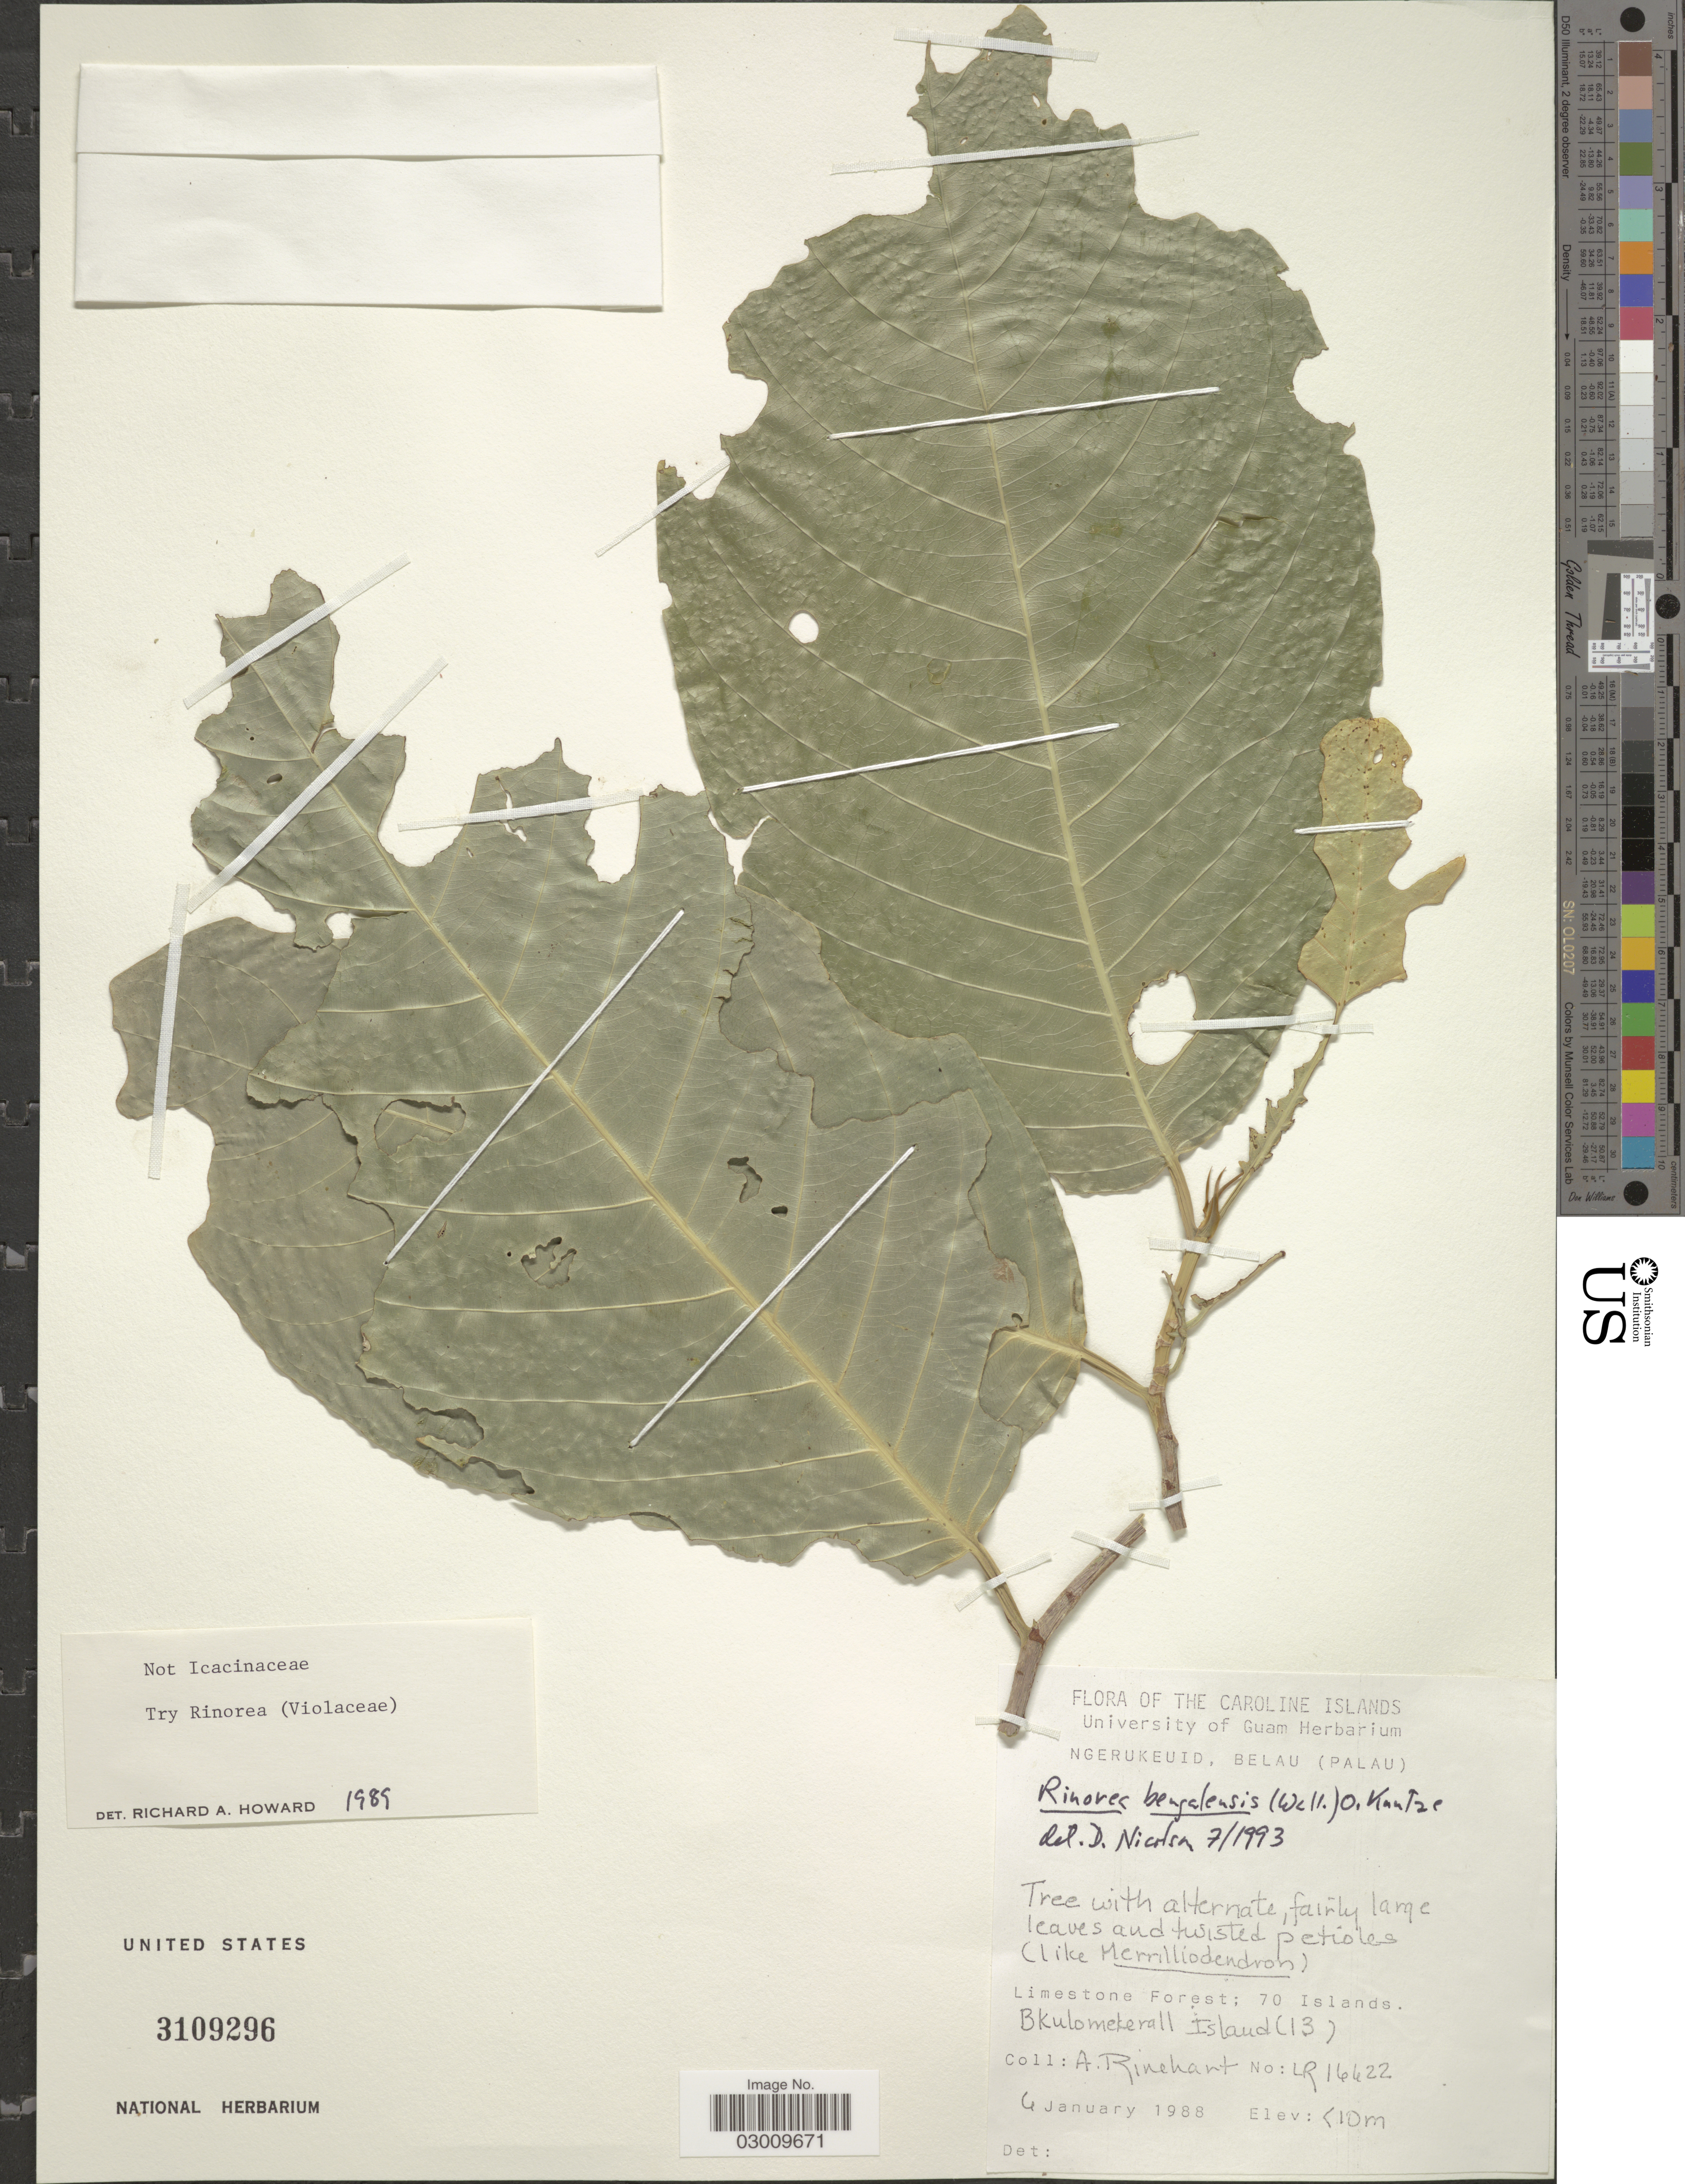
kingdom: Plantae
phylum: Tracheophyta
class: Magnoliopsida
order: Malpighiales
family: Violaceae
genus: Rinorea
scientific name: Rinorea bengalensis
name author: (Wall.) Kuntze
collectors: A. Rinehart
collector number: LR16422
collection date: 1988-01-04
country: Palau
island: Ngerukeuid [Orukuizu]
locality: Caroline Islands. Ngerukeuid, Belau (Palau). Limestone Forest; 70 Islands. Bkulomekerall Island (13).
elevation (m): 10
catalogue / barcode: US 3109296